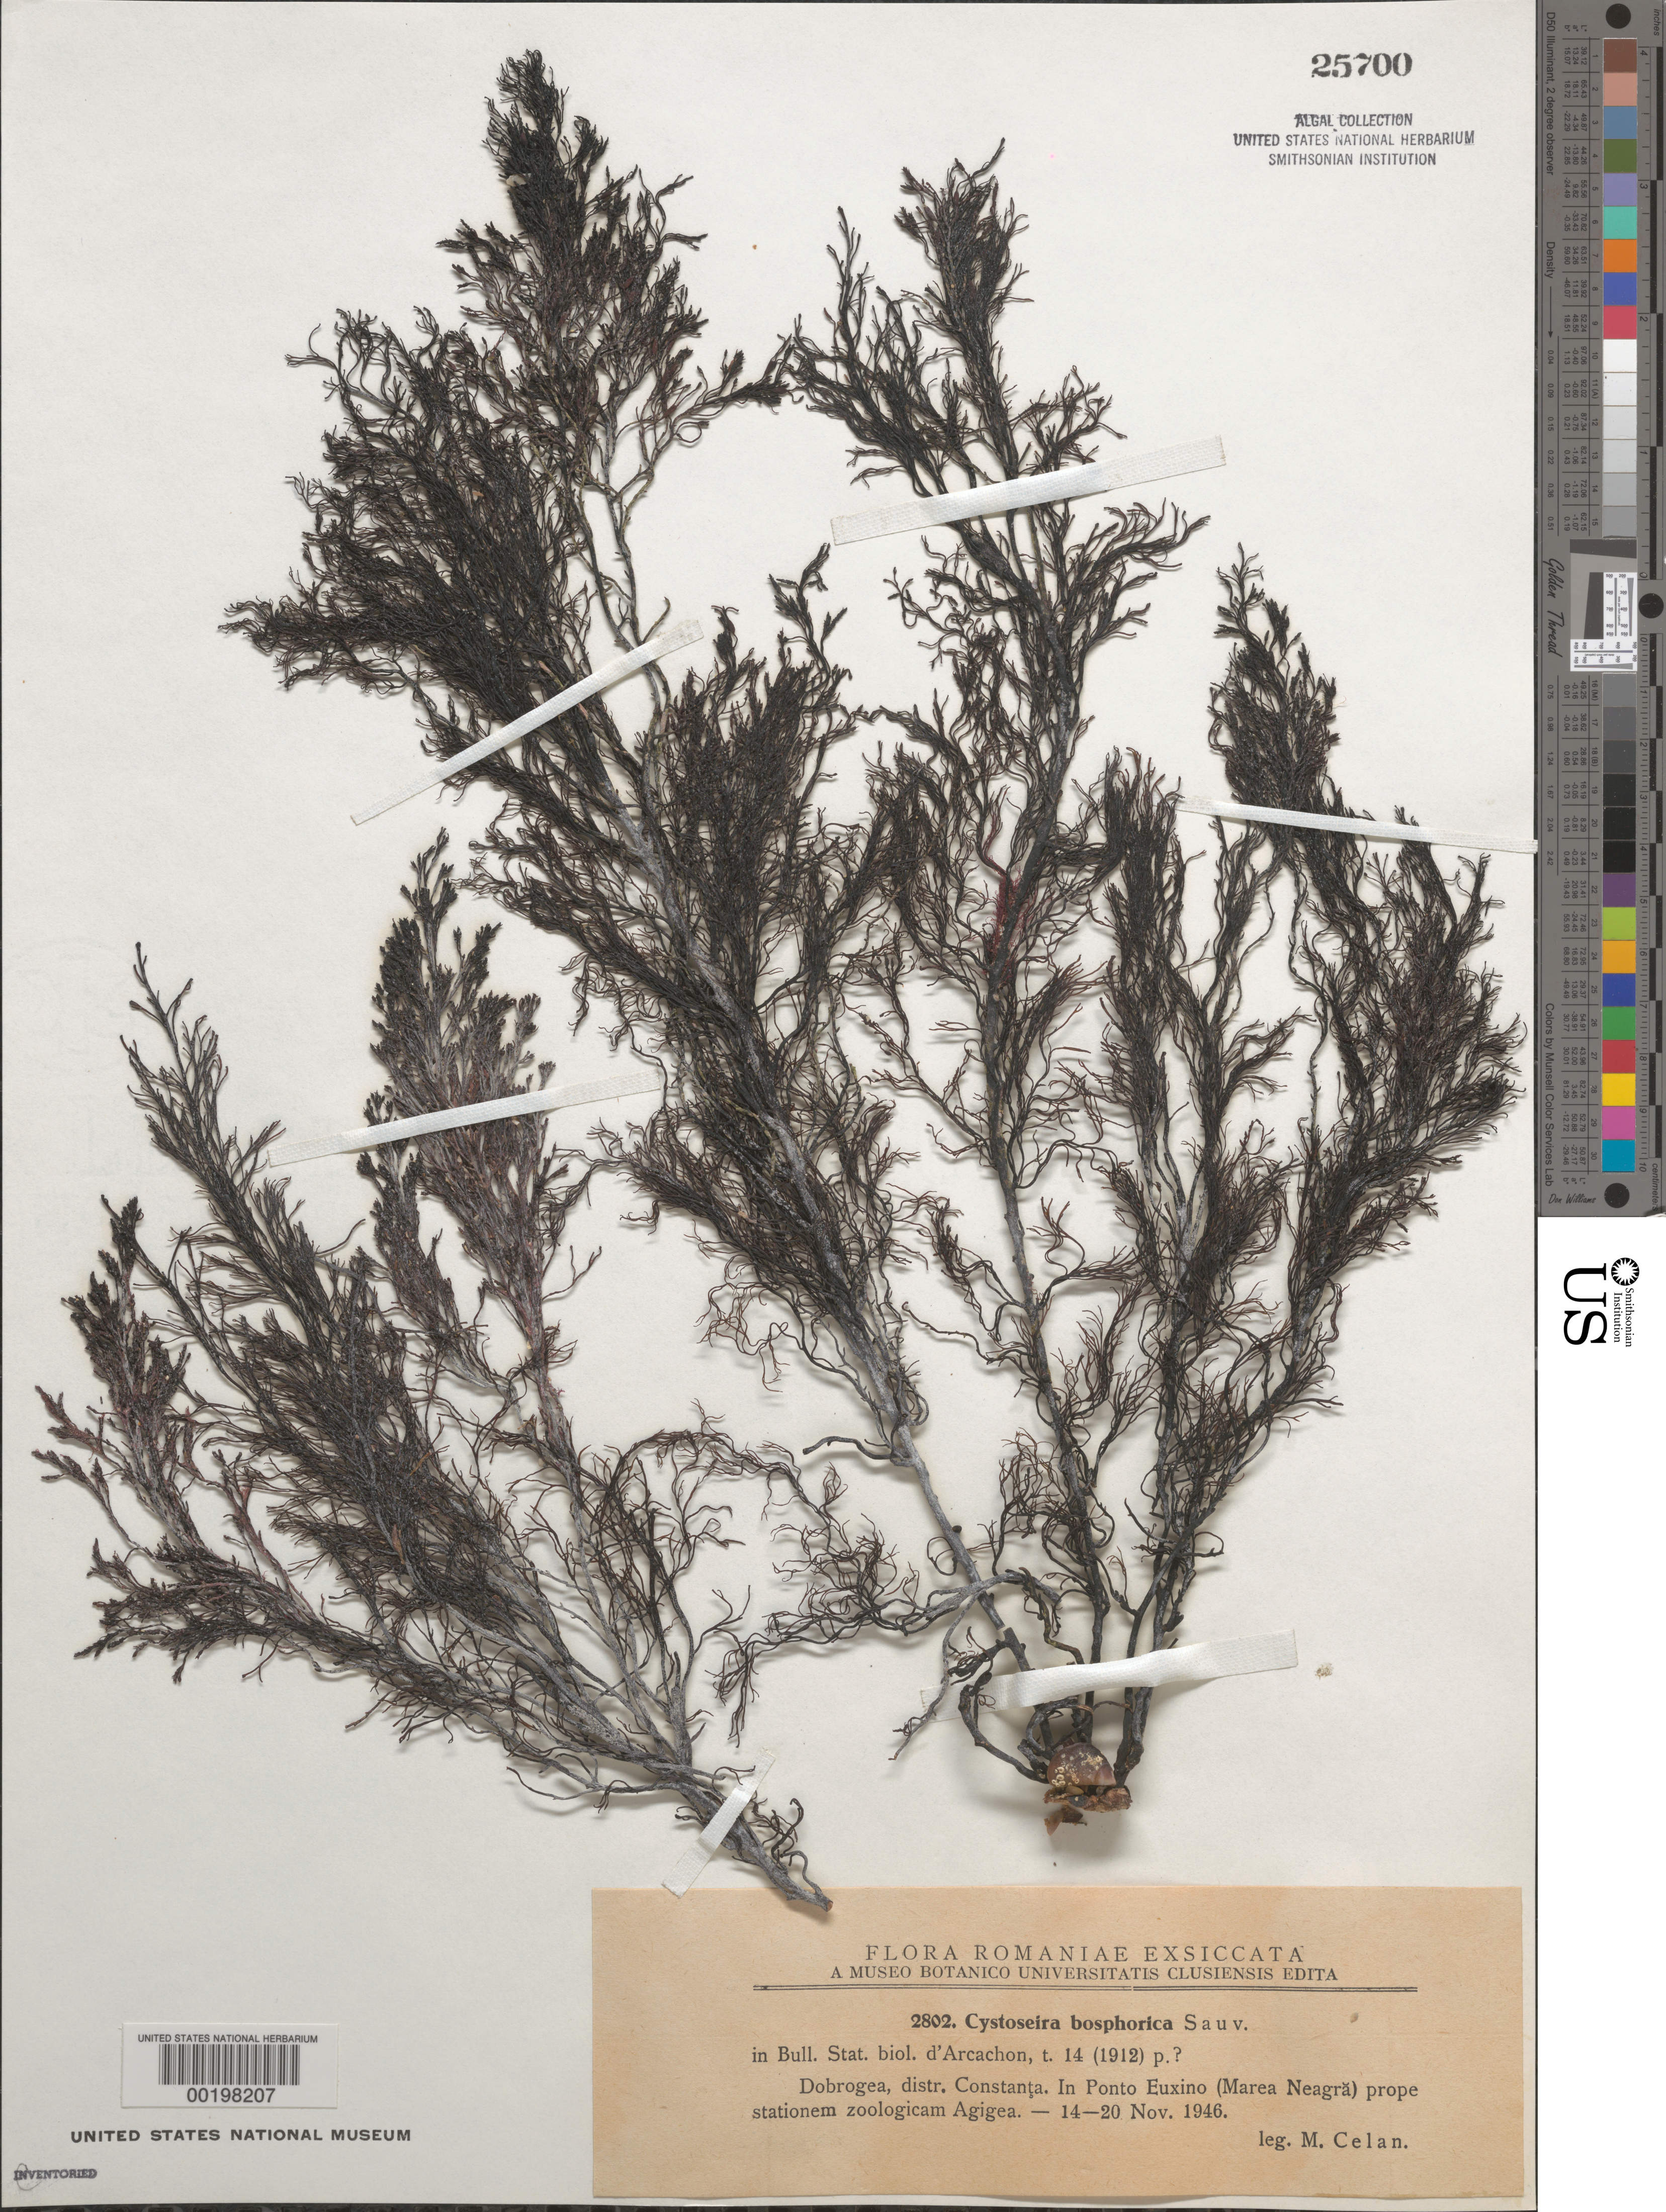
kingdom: Chromista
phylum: Ochrophyta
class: Phaeophyceae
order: Fucales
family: Sargassaceae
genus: Ericaria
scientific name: Ericaria bosphorica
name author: (Sauvageau) D.Serio & G.Furnari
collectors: M. Celan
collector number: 2802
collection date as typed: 14 Nov 1946 TO 20 Nov 1946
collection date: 1946-11-14/1946-11-20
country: Romania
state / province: Constanta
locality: Black sea, near agigea zoological station, dobruja (dobrogea)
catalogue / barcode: US 25700